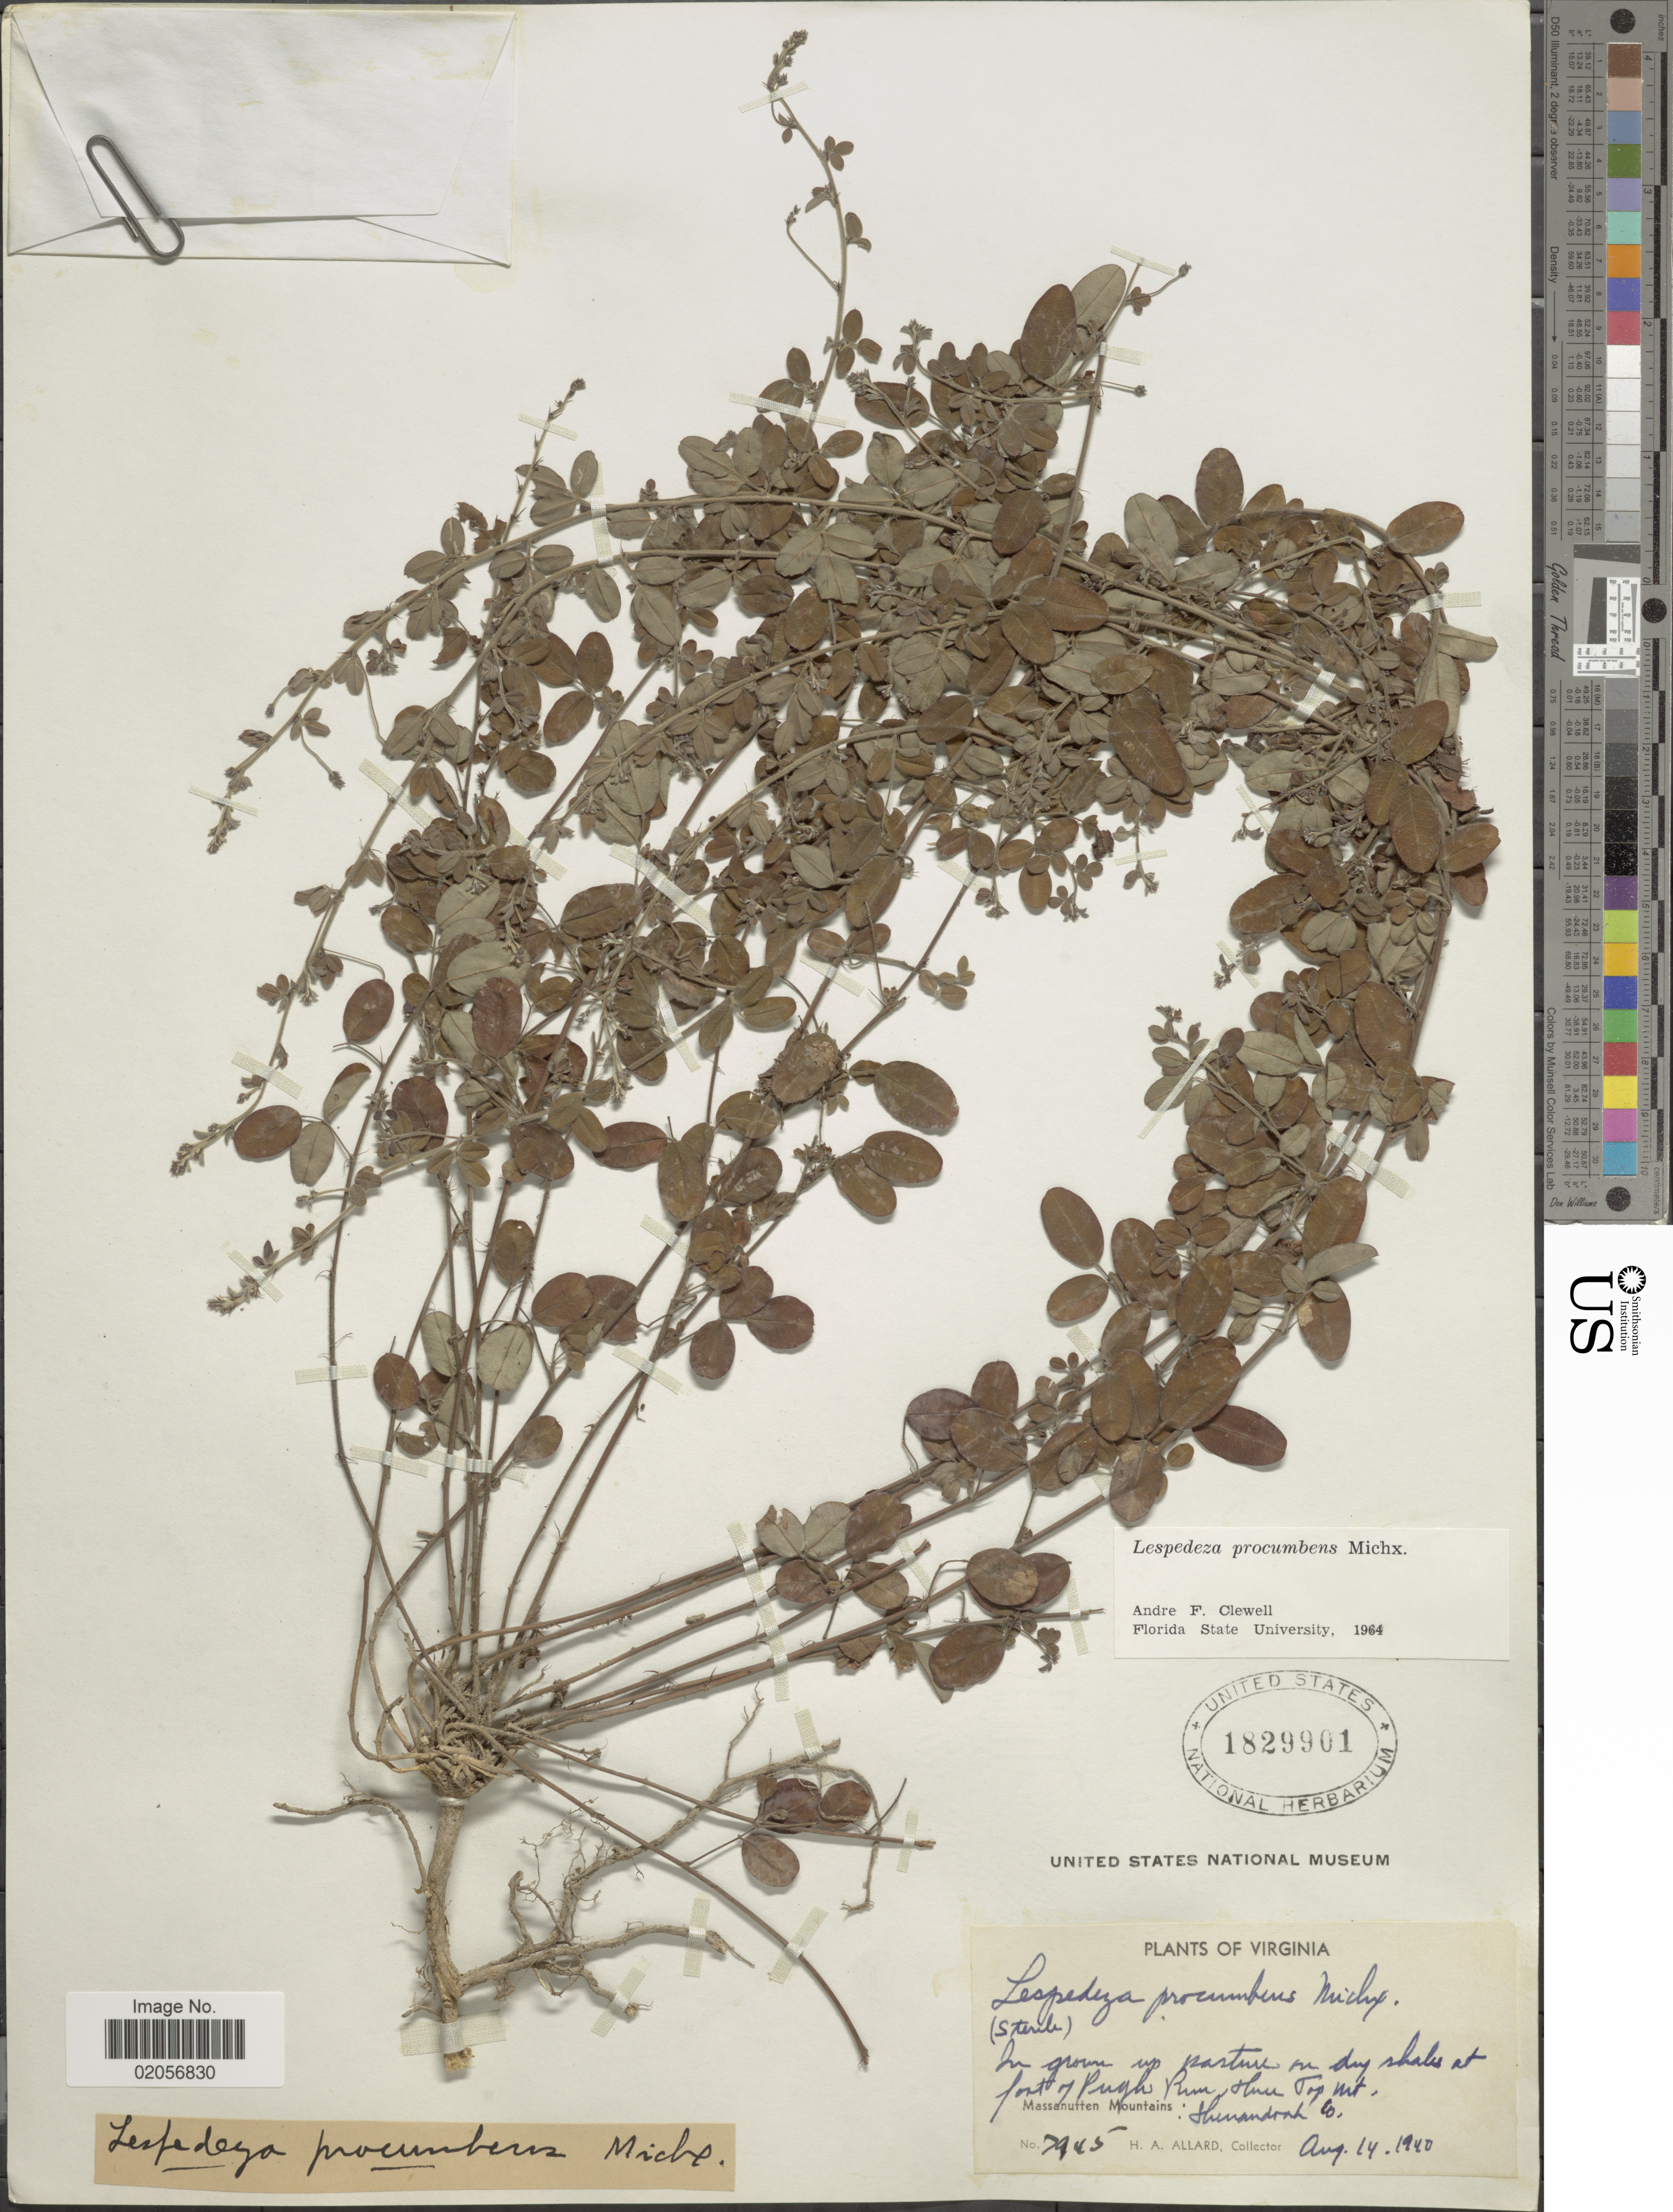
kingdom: Plantae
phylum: Tracheophyta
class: Magnoliopsida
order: Fabales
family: Fabaceae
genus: Lespedeza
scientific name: Lespedeza procumbens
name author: Michx.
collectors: H. A. Allard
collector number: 7945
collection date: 1940-08-14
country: United States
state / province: Virginia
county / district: Shenandoah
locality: In grown up pasture on dry shales at foot of Pughs Run, Three Top Mt. Massanutten Mountains, Shenandoah Co.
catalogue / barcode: US 1829901